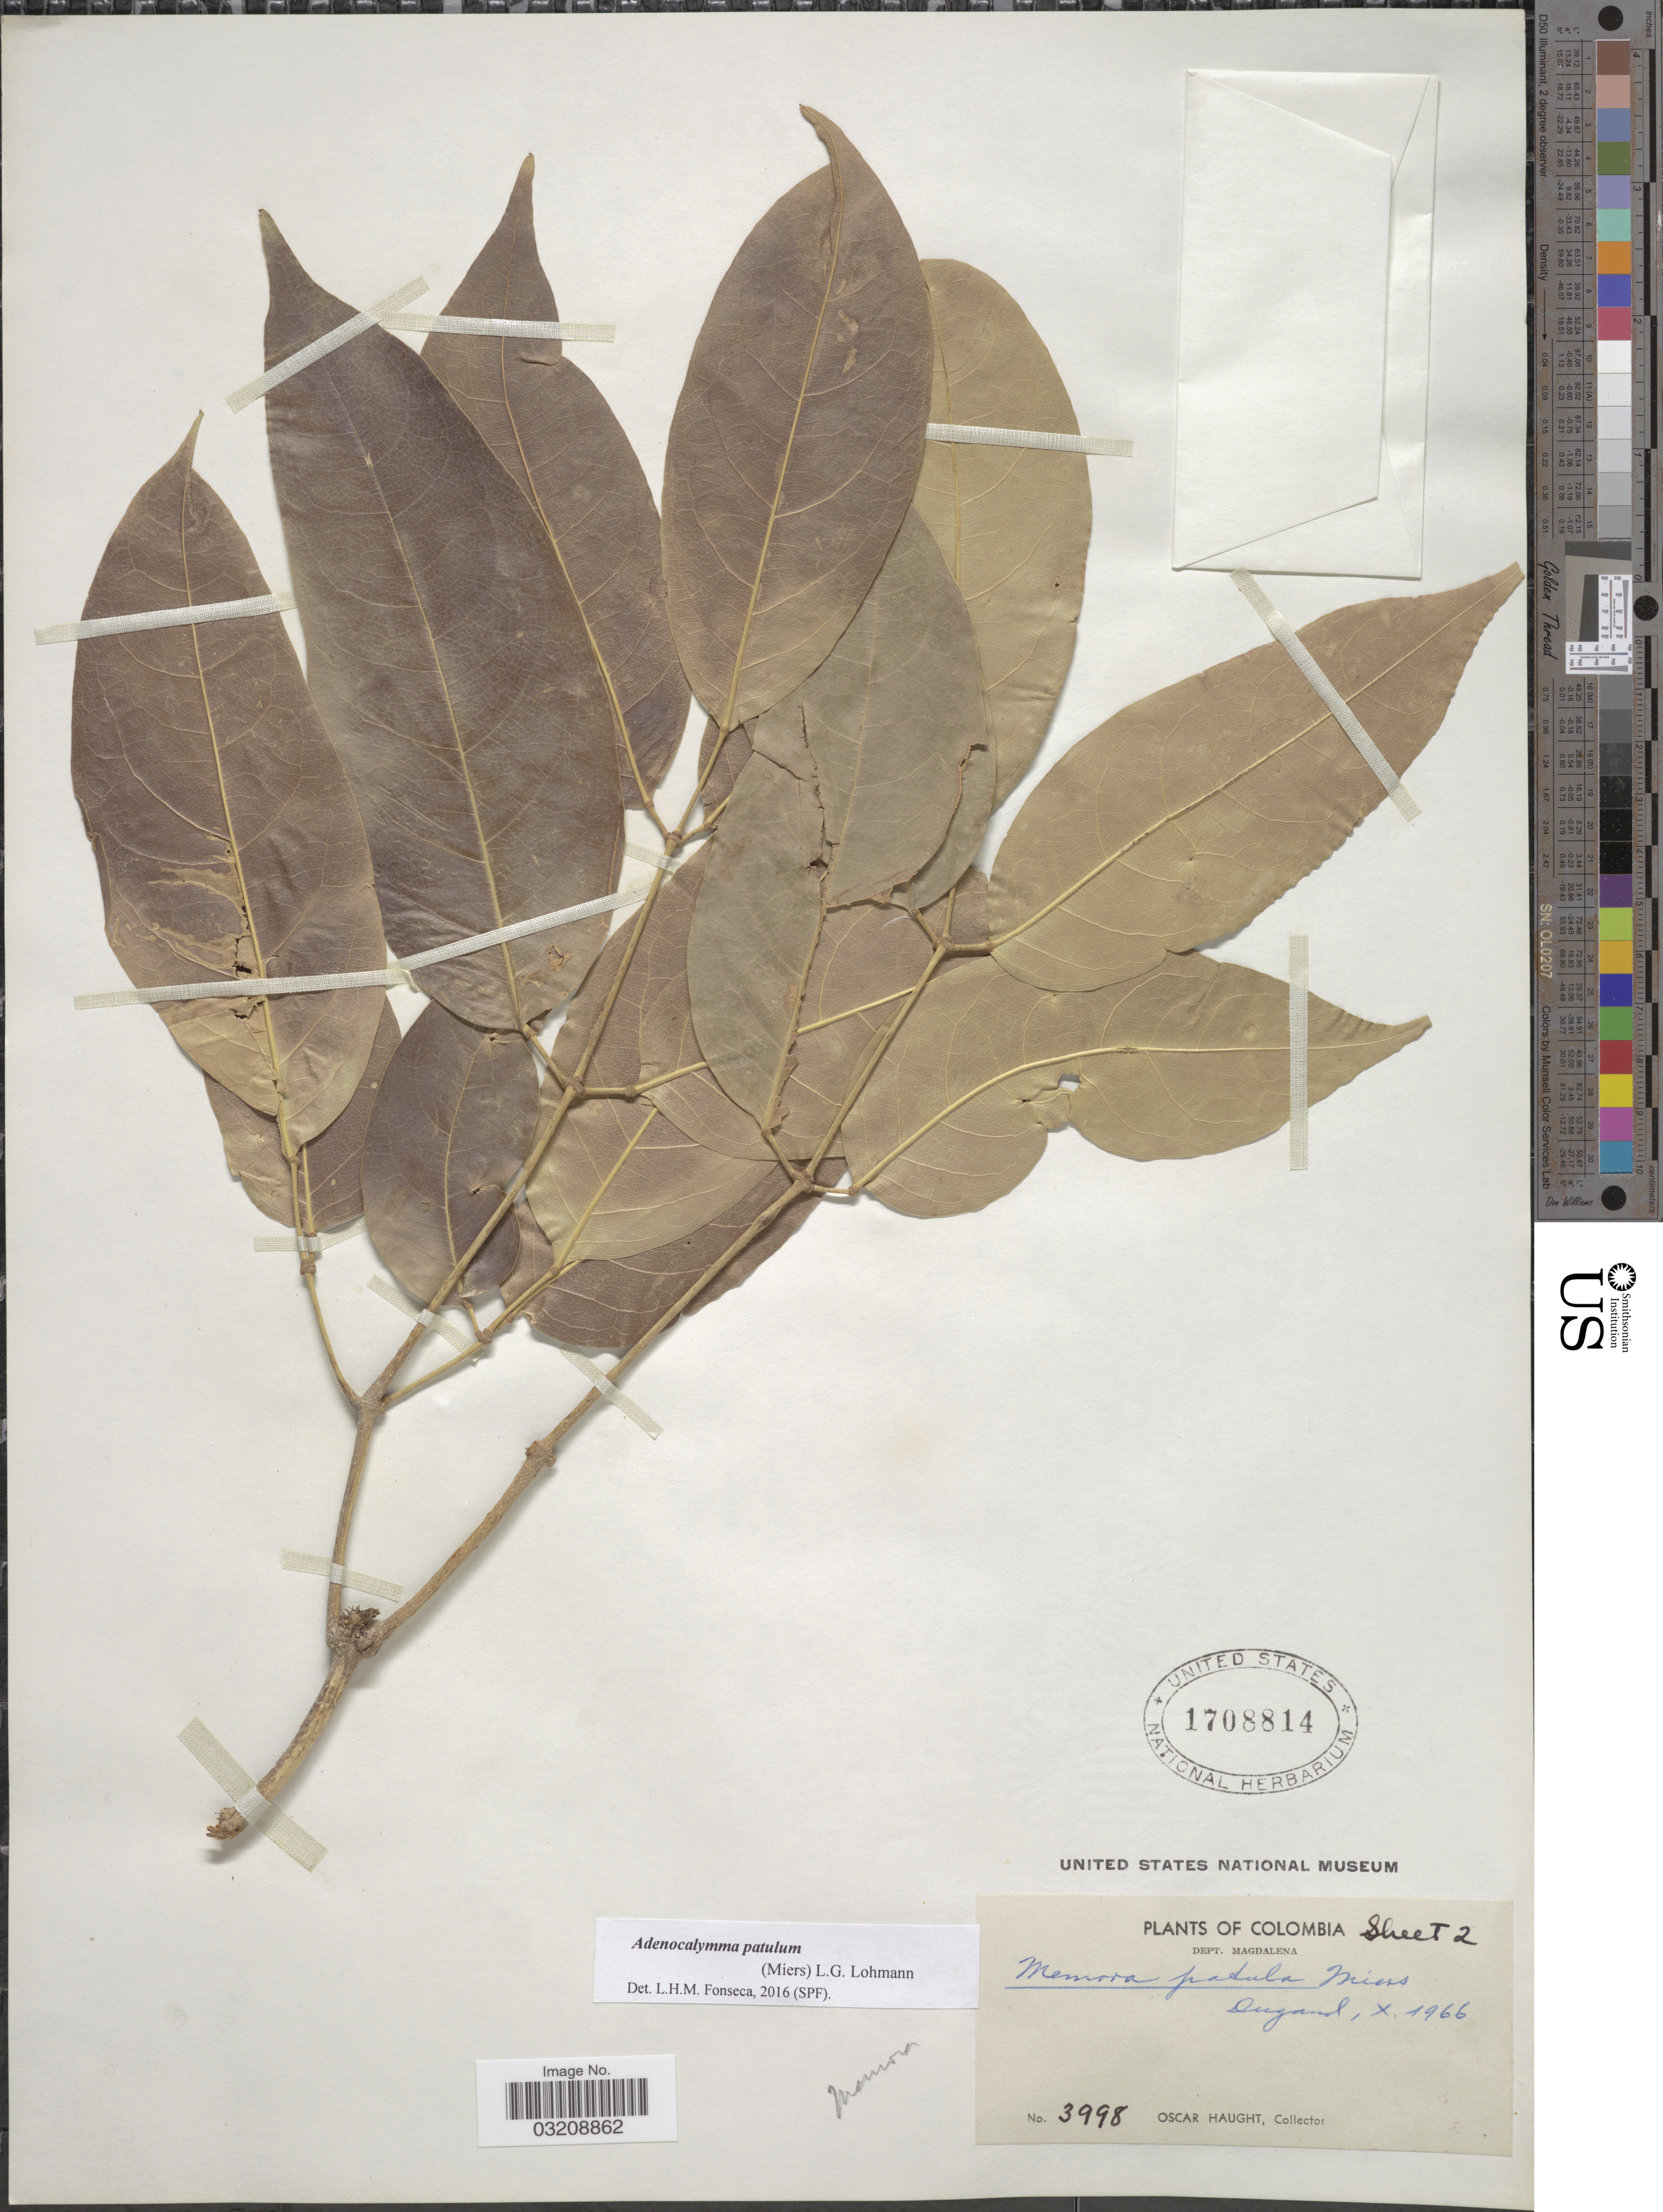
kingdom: Plantae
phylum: Tracheophyta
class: Magnoliopsida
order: Lamiales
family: Bignoniaceae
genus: Adenocalymma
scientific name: Adenocalymma patulum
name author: (Miers) L.G. Lohmann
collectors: O. L. Haught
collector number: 3998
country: Colombia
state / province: Magdalena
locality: Dept. Magdalena.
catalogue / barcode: US 1708814